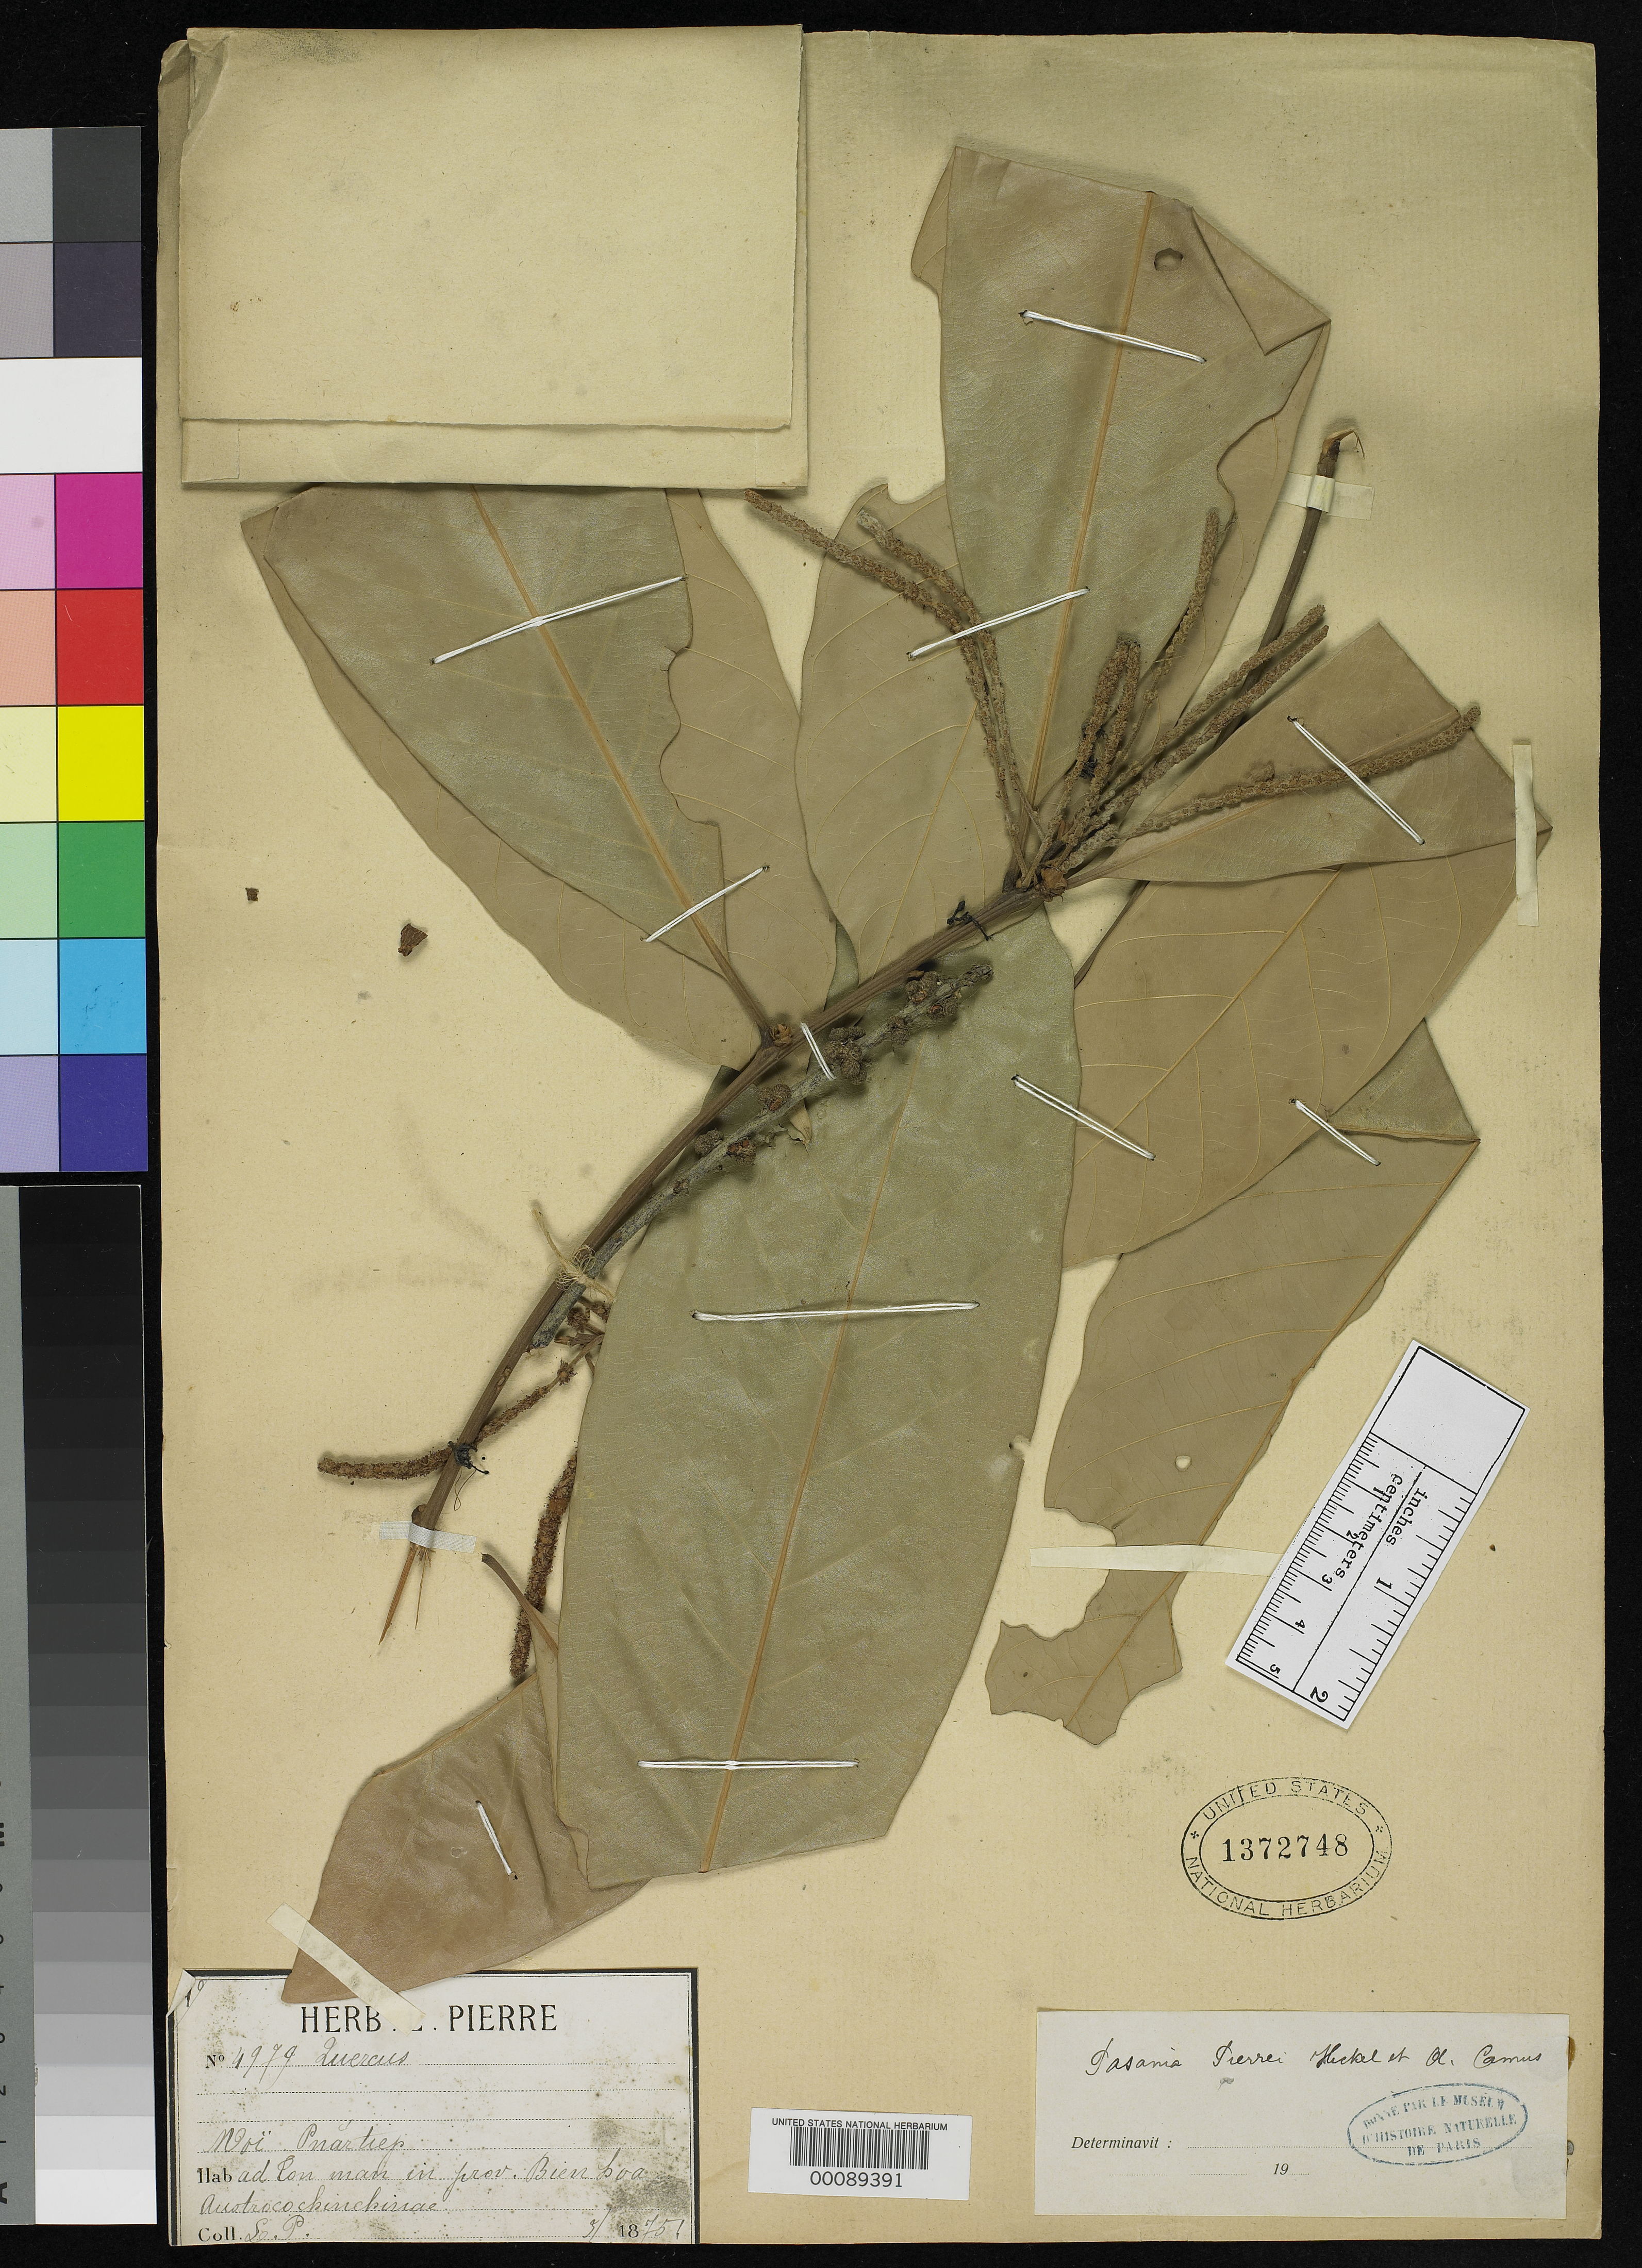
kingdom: Plantae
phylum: Tracheophyta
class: Magnoliopsida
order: Fagales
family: Fagaceae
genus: Pasania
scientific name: Pasania pierrei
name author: Hickel & A. Camus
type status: Type Fragment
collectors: J. Pierre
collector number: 4979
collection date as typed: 1875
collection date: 1875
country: Vietnam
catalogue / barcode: US 1372748